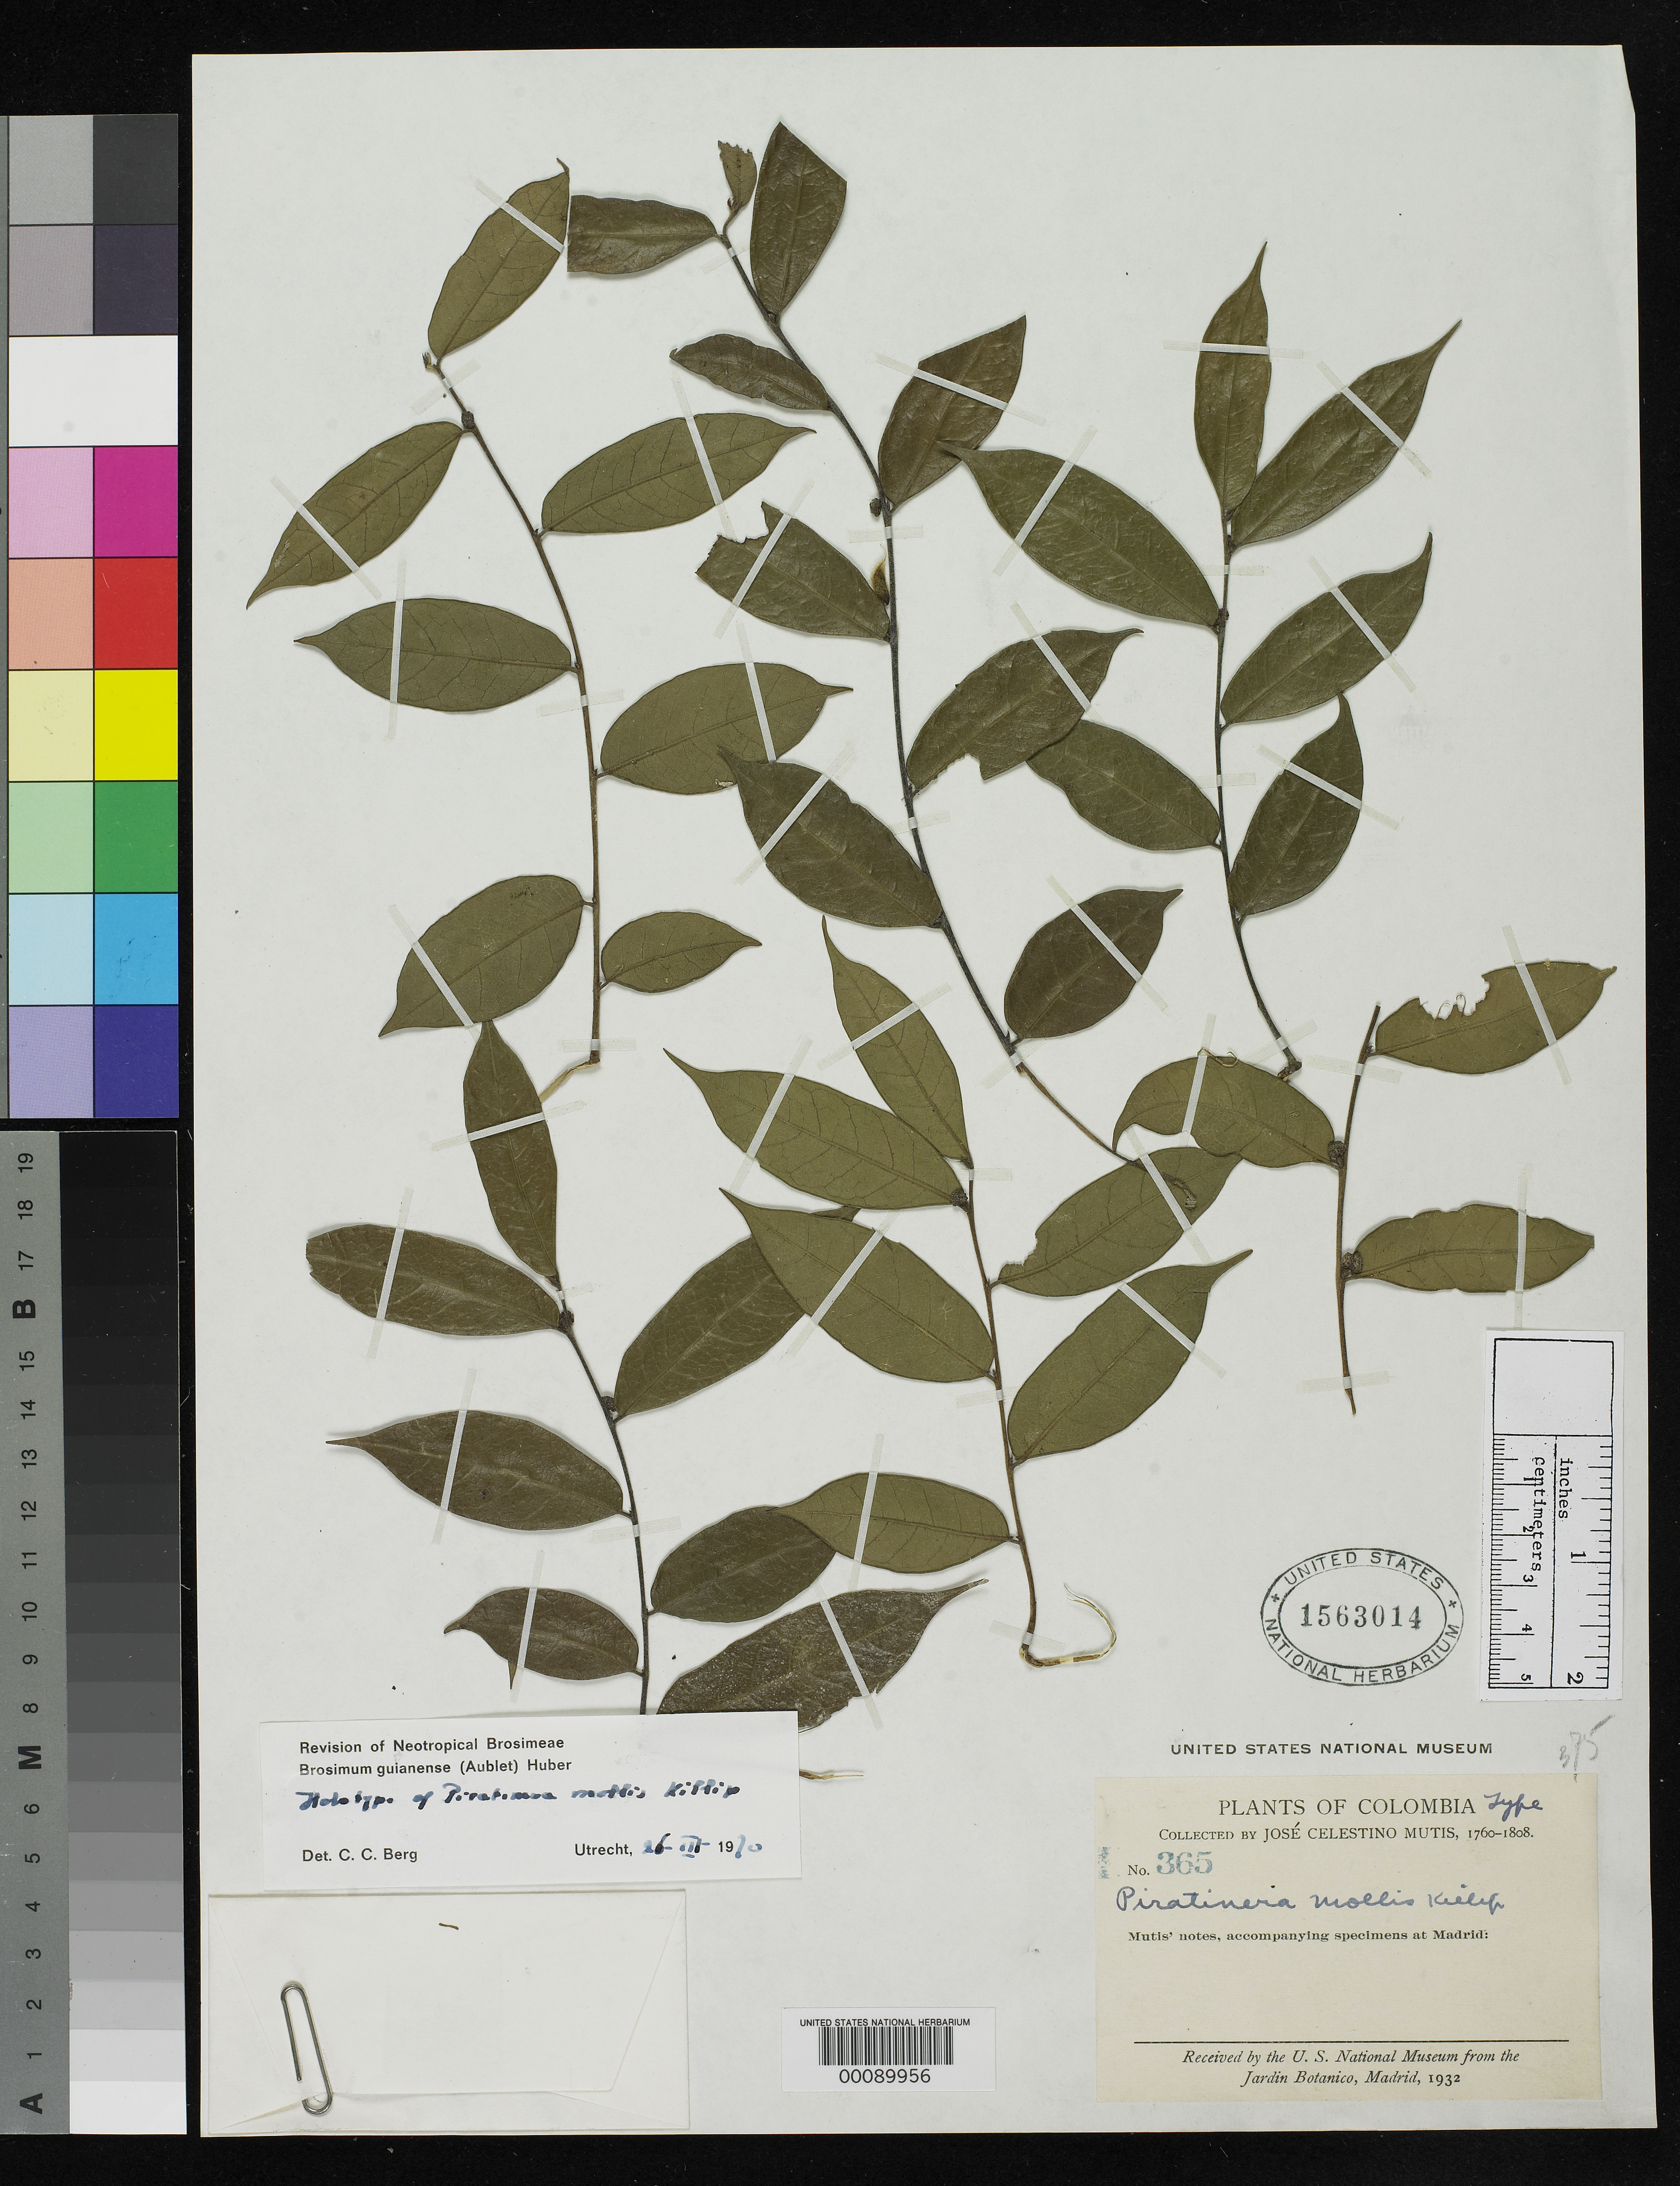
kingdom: Plantae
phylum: Tracheophyta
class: Magnoliopsida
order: Rosales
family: Moraceae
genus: Piratinera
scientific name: Piratinera mollis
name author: Killip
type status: Holotype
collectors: J. C. B. Mutis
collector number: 363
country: Colombia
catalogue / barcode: US 1563014